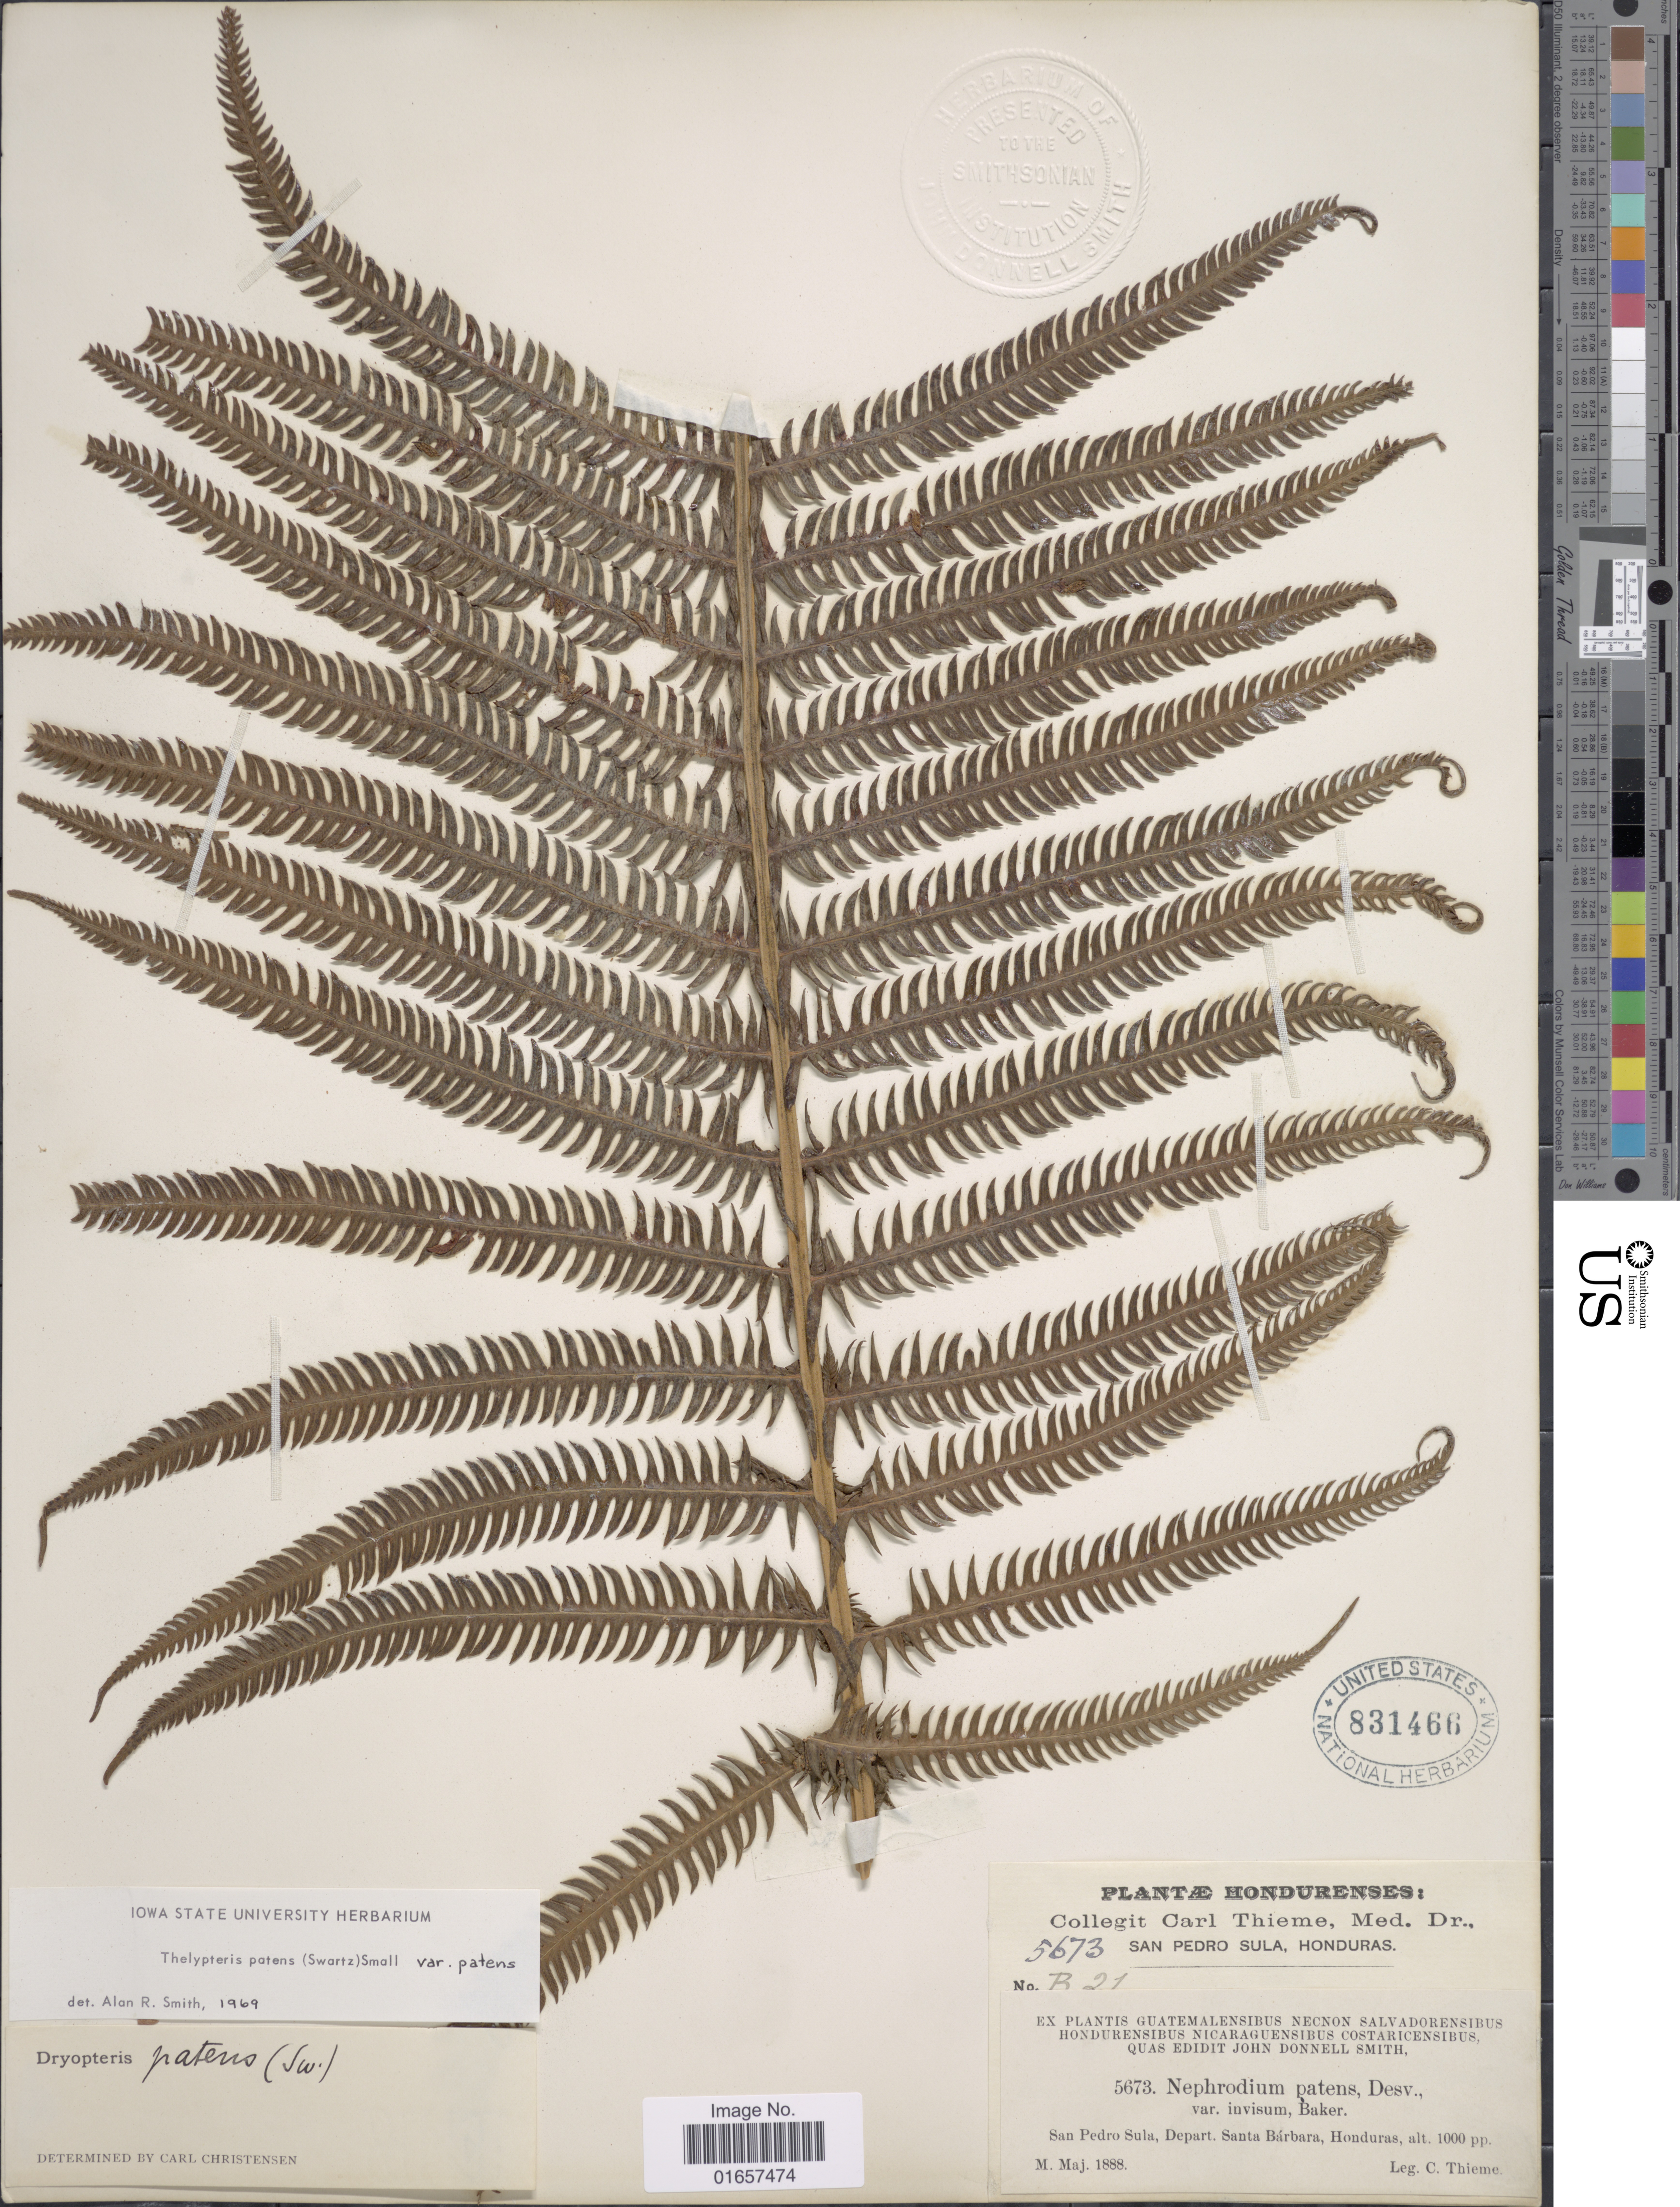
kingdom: Plantae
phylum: Tracheophyta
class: Polypodiopsida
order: Polypodiales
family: Thelypteridaceae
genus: Christella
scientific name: Christella patens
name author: (Sw.) Holttum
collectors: C. Thieme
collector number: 5673/B21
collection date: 1888-05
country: Honduras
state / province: Santa Bárbara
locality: Hondurenses, San Pedro Sula, Honduras, Depart. Santa Bárbara.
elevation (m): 305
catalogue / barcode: US 831466